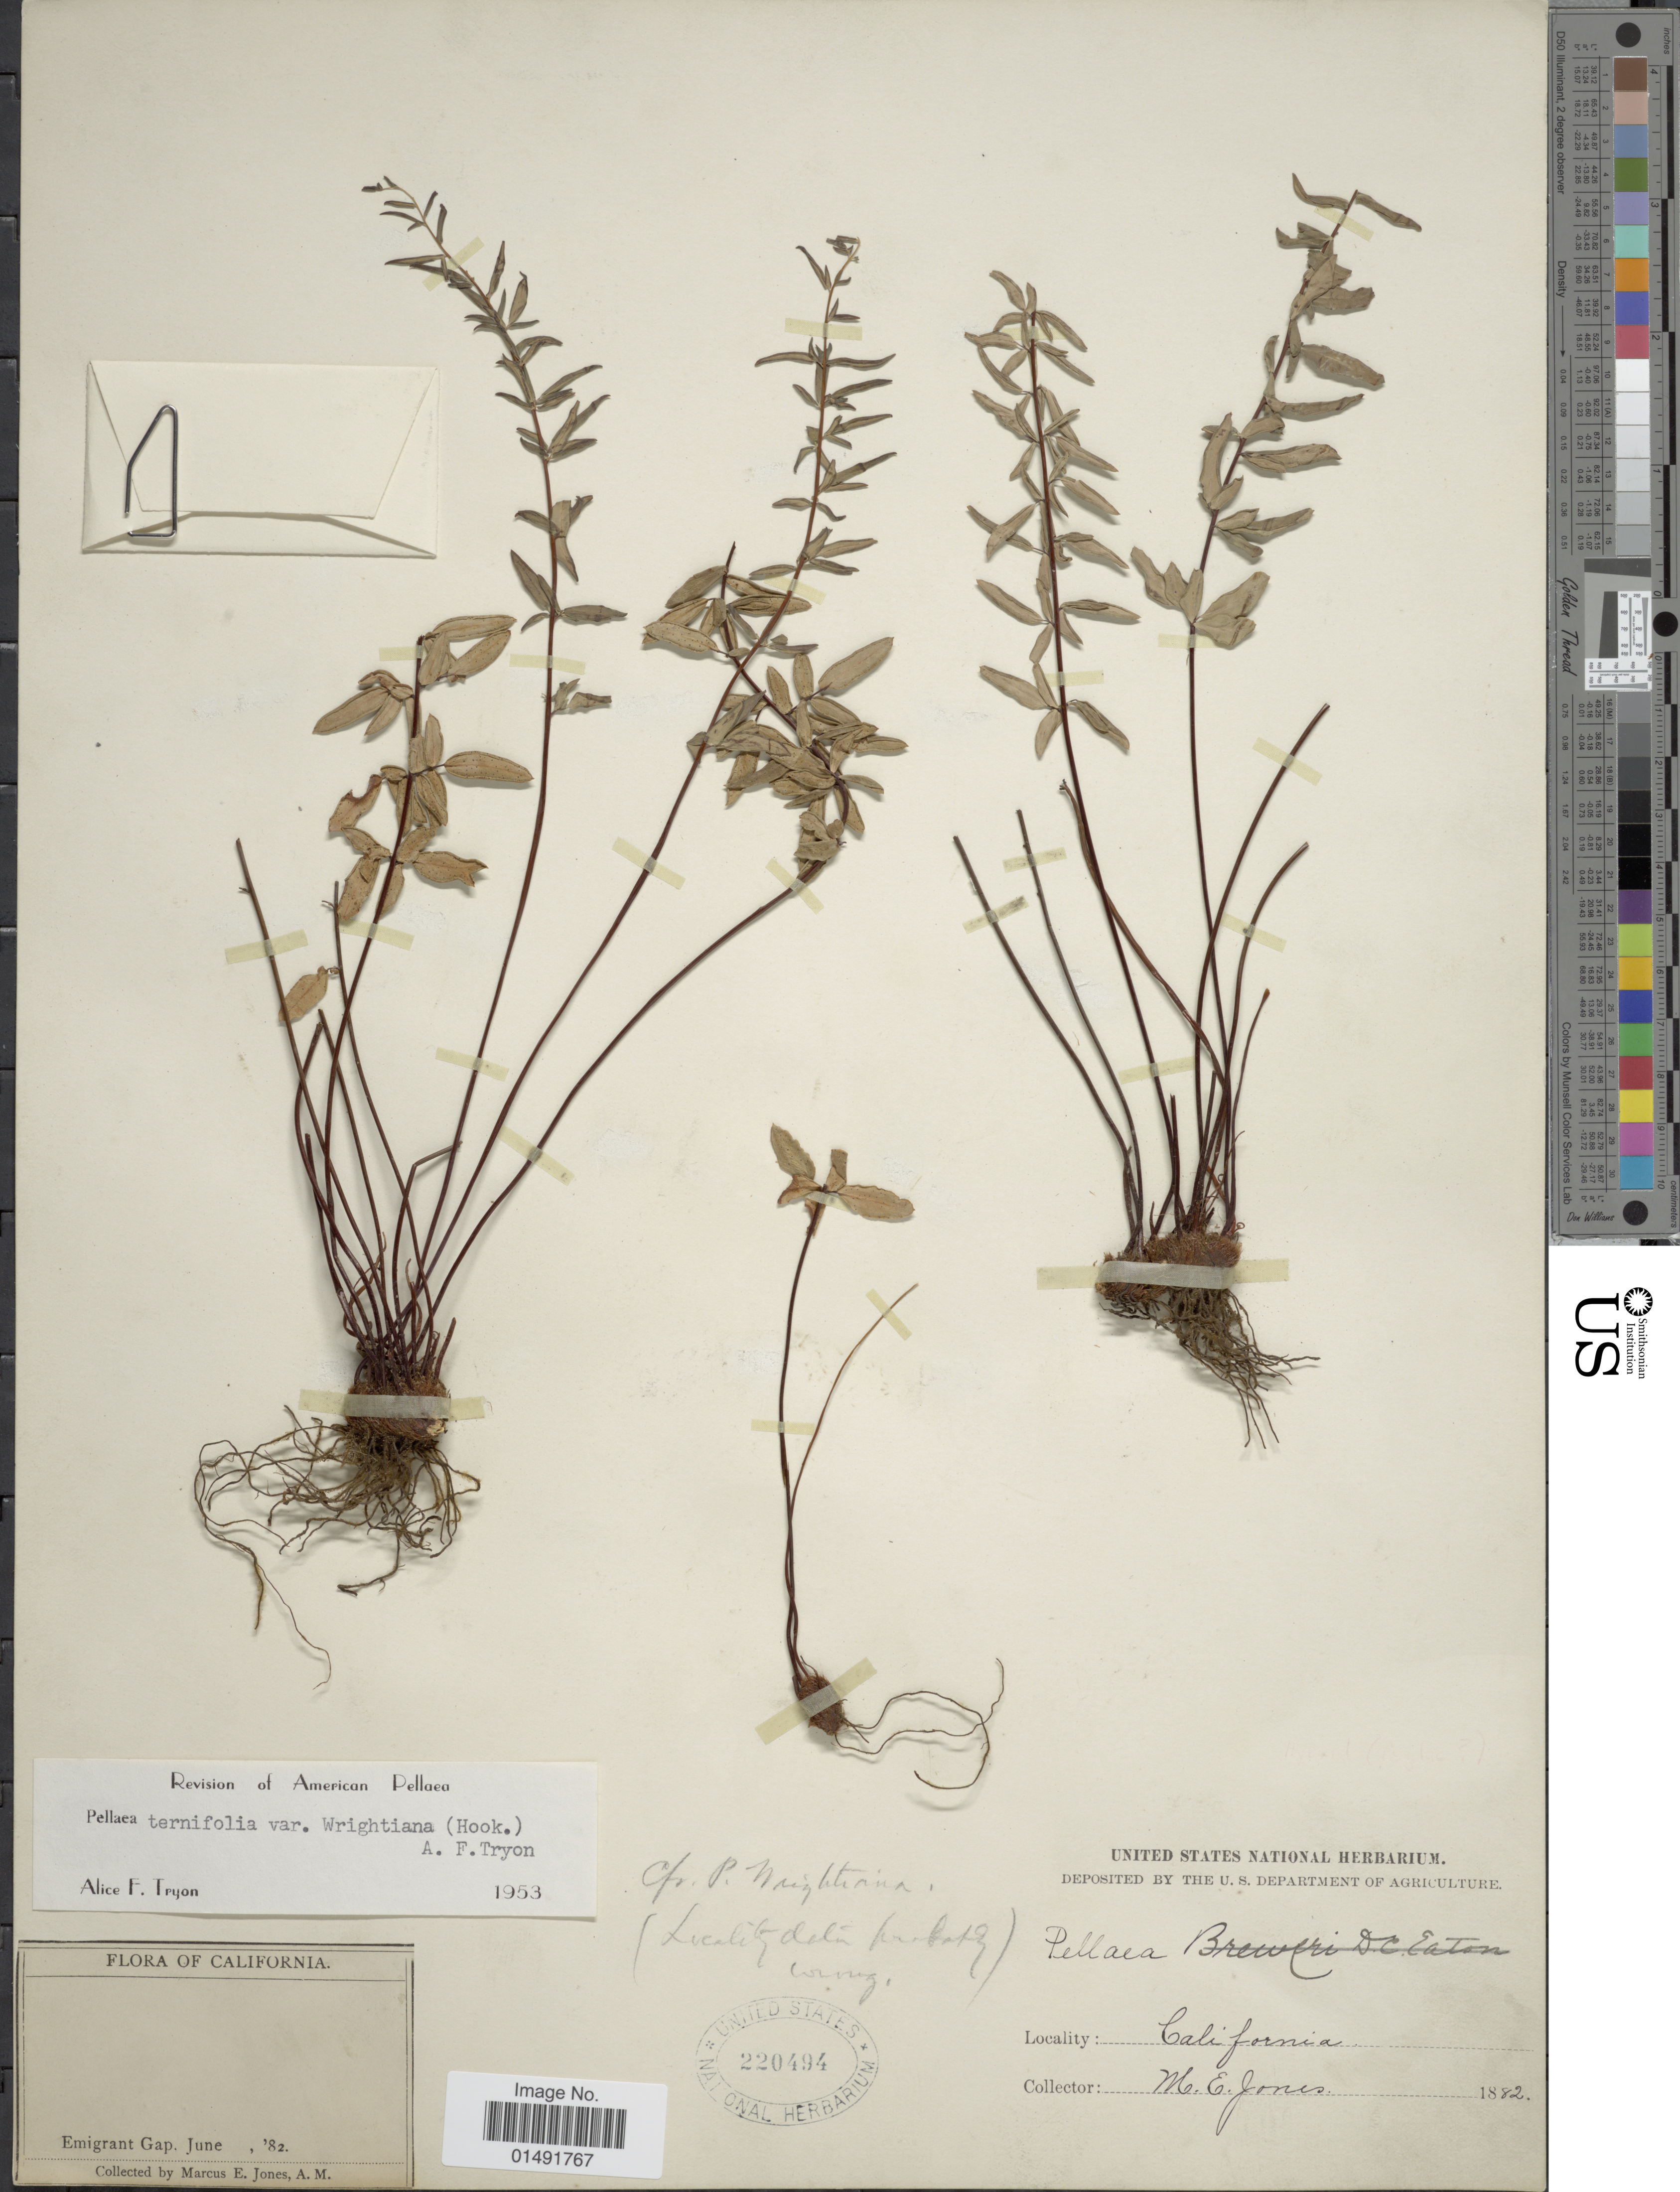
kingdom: Plantae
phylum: Tracheophyta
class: Polypodiopsida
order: Polypodiales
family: Pteridaceae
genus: Pellaea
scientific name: Pellaea wrightiana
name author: Hook.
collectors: M. E. Jones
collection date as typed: Transcribed d/m/y: /6/82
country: United States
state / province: California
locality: Emigrant Gap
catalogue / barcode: US 220494